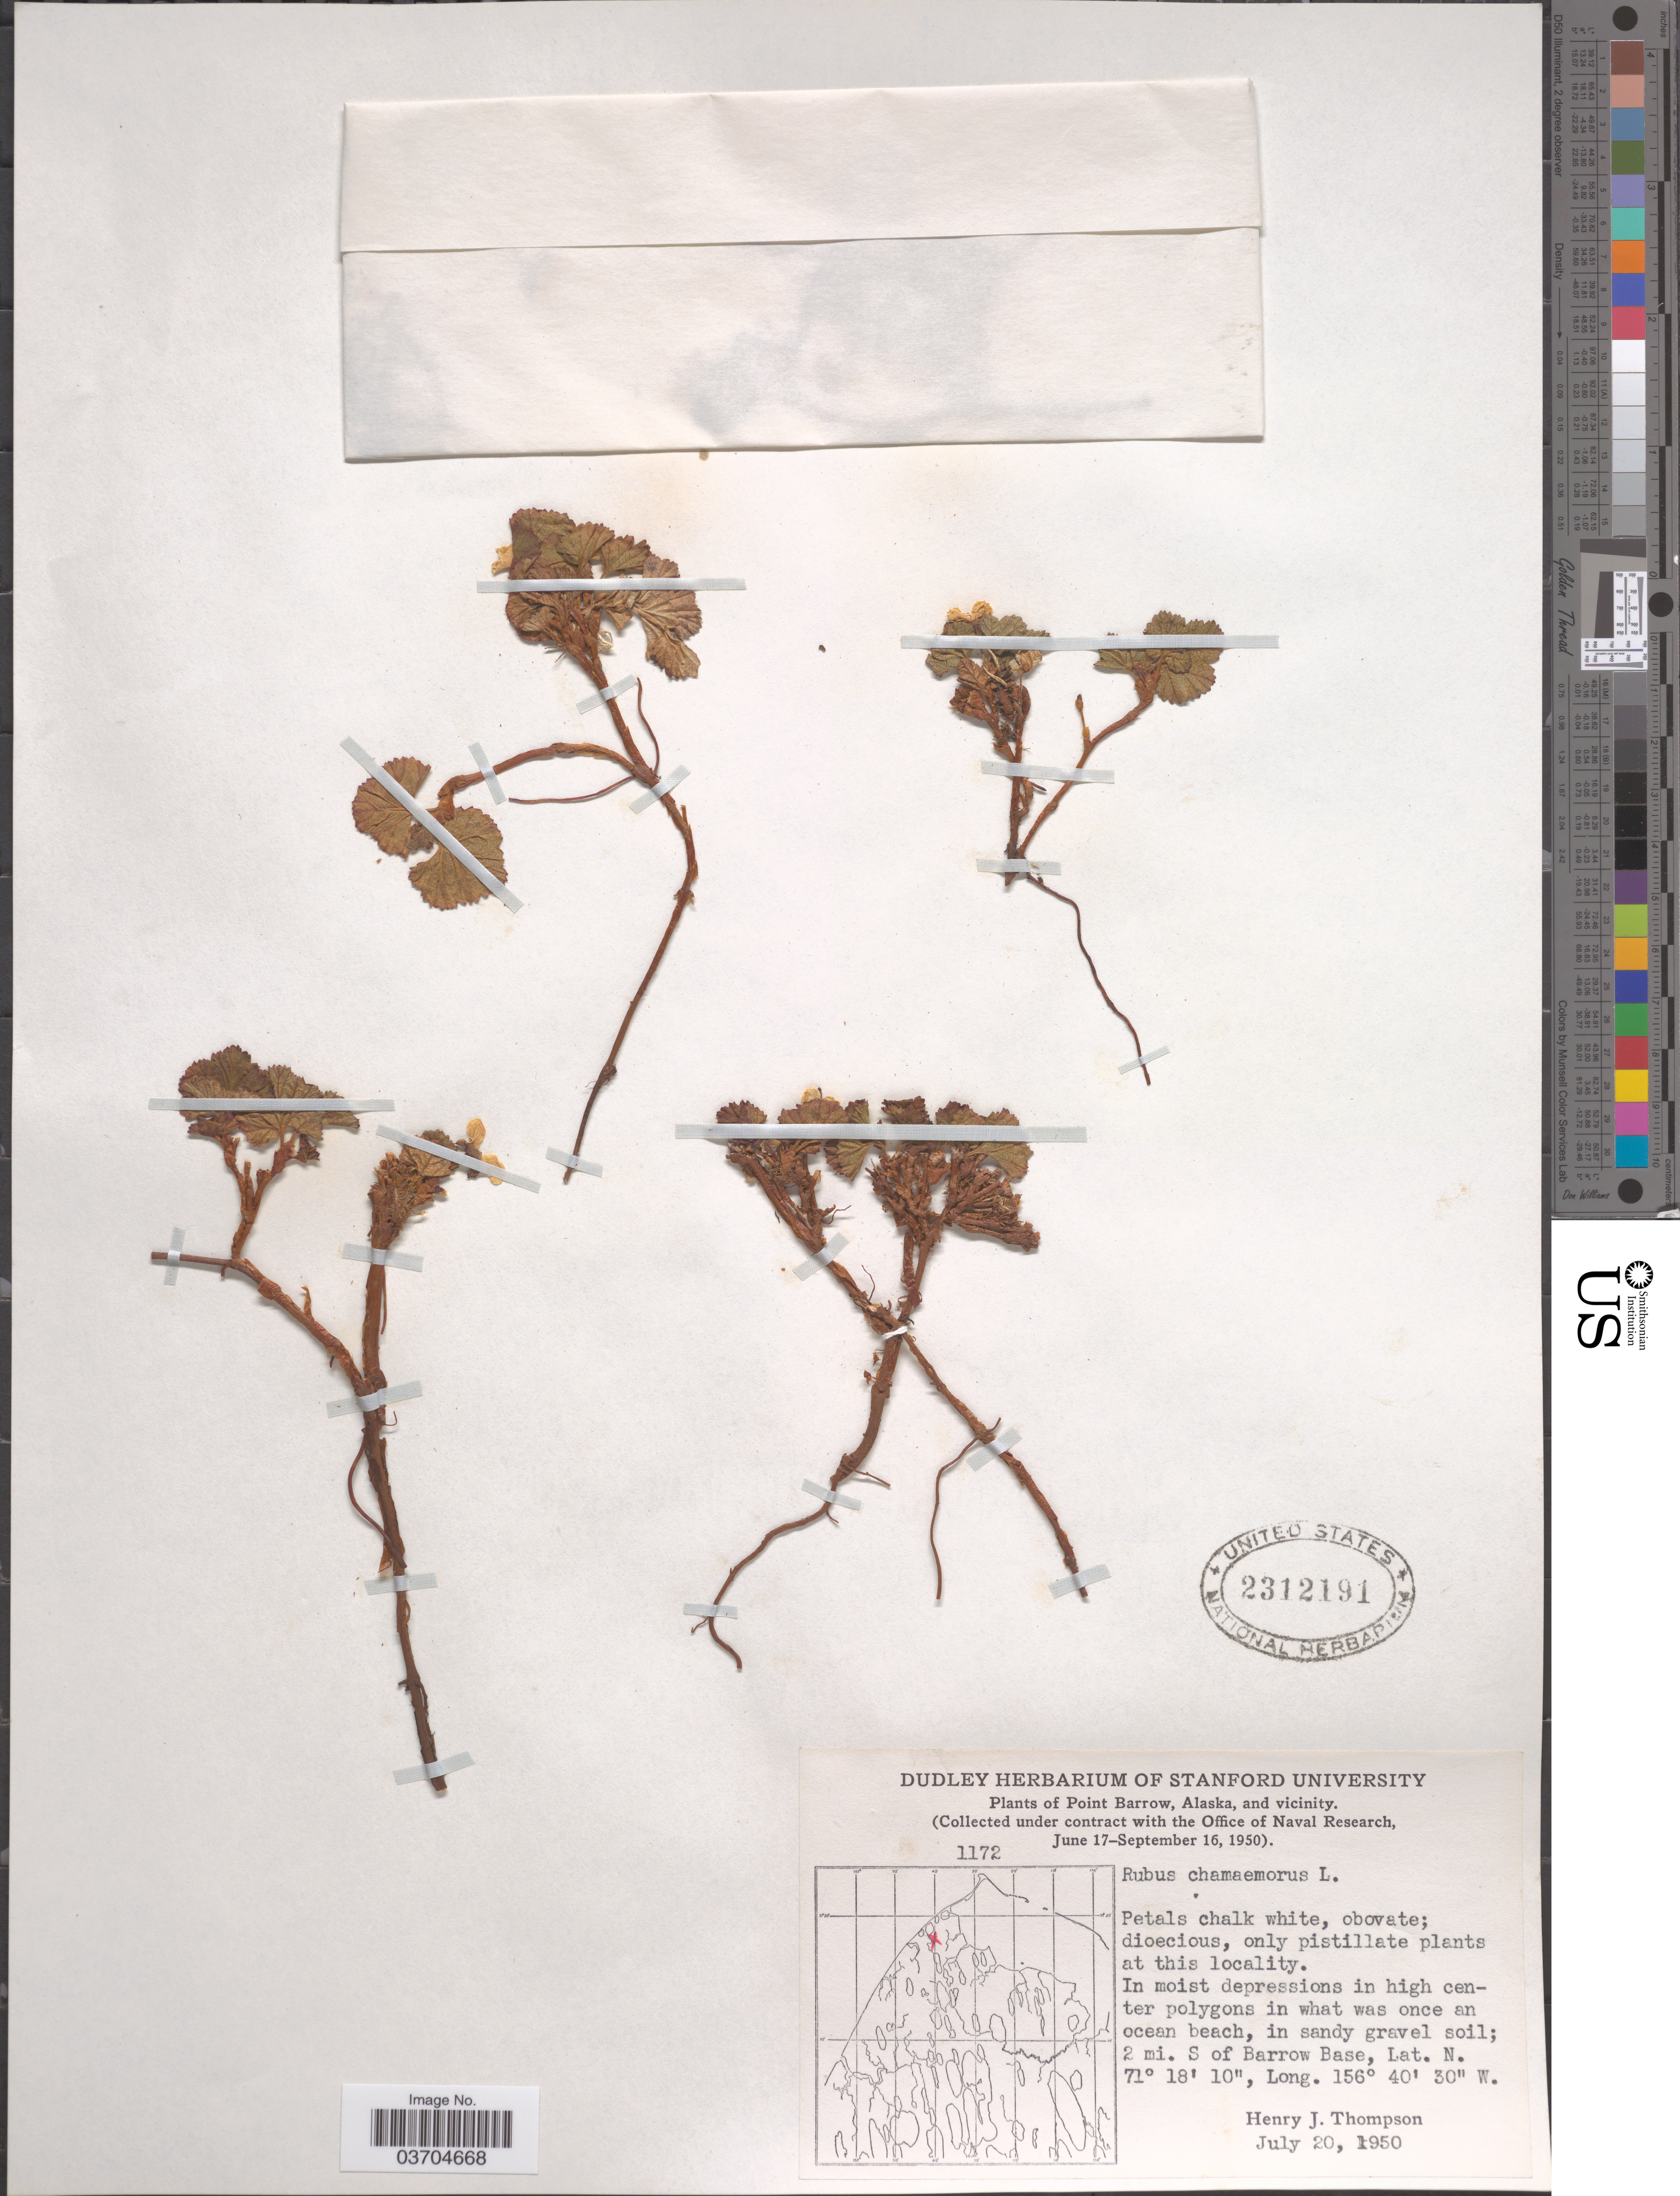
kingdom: Plantae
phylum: Tracheophyta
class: Magnoliopsida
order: Rosales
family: Rosaceae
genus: Rubus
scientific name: Rubus chamaemorus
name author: L.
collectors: H. J. Thompson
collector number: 1172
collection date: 1950-07-20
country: United States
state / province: Alaska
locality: Point Barrow, and vicinity. 2 mi. S of Barrow Base.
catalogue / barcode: US 2312191